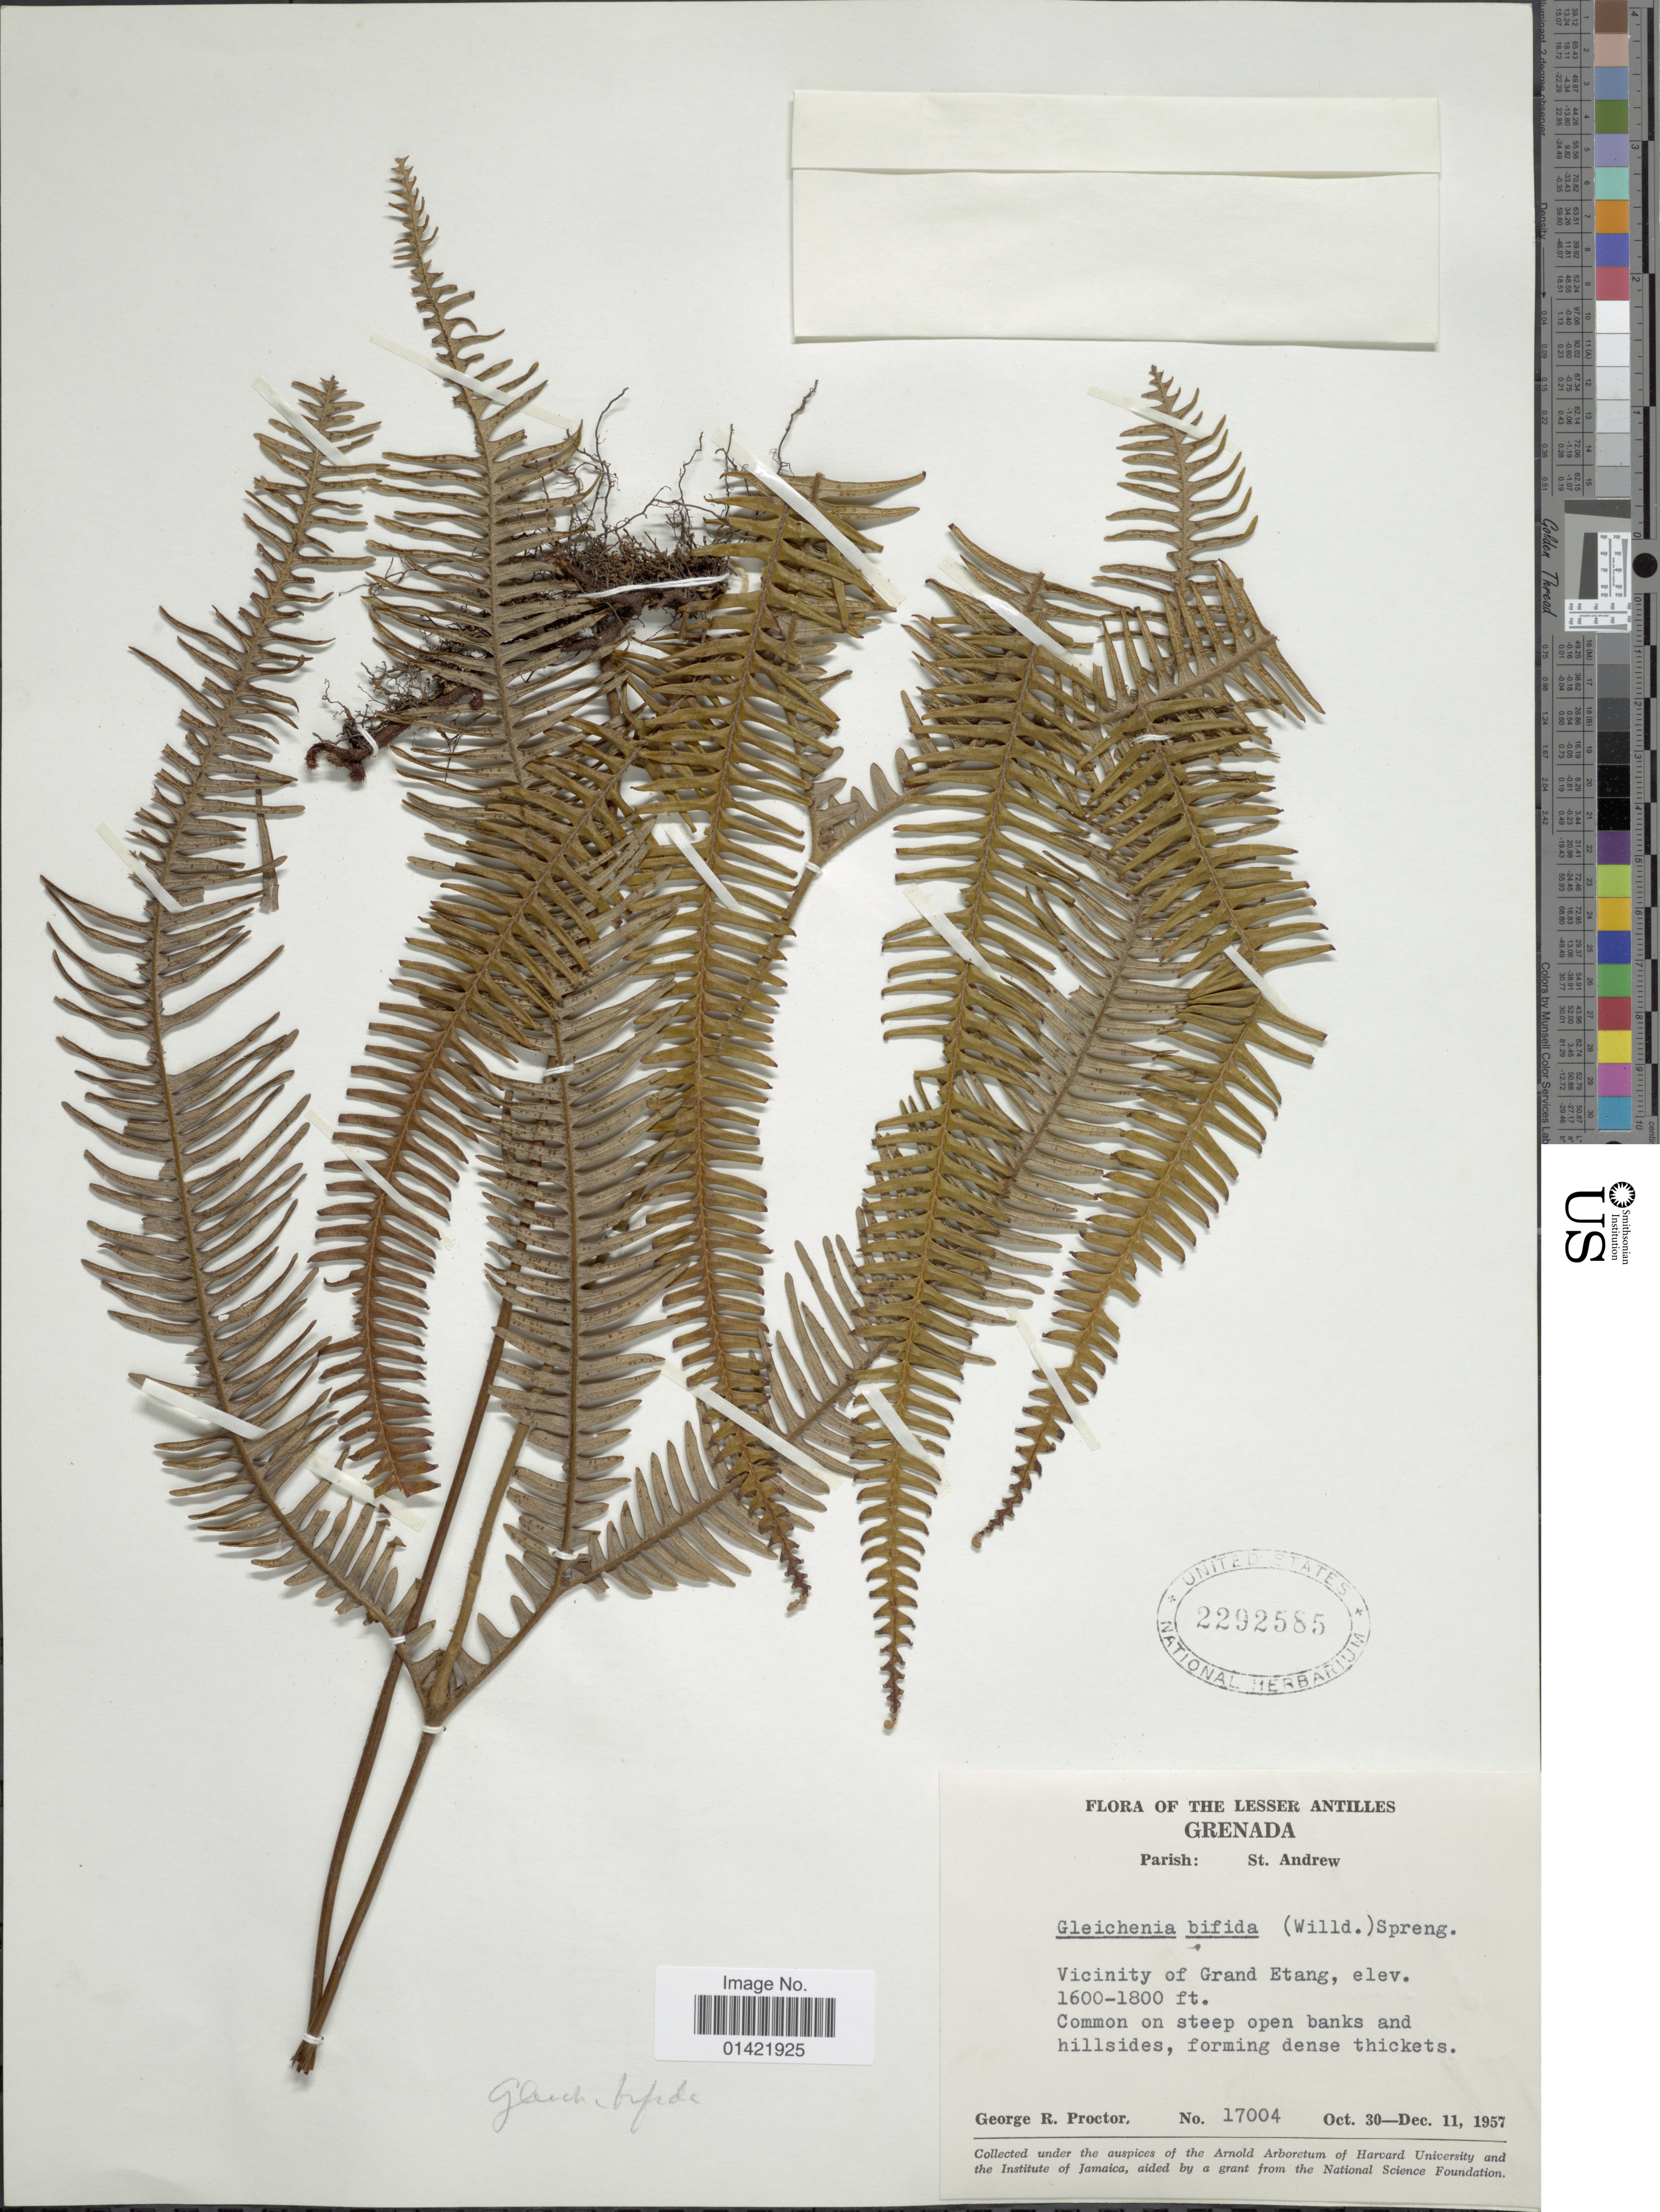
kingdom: Plantae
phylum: Tracheophyta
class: Polypodiopsida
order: Gleicheniales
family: Gleicheniaceae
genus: Sticherus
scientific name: Sticherus bifidus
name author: (Willd.) Ching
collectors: G. R. Proctor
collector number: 17004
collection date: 1957-10-30/1957-12-11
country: Dominica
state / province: St. Andrew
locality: Lesser Antilles. Grenada. Parish: St. Andrew. Vicinity of Grand Etang.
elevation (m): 488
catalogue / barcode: US 2292585